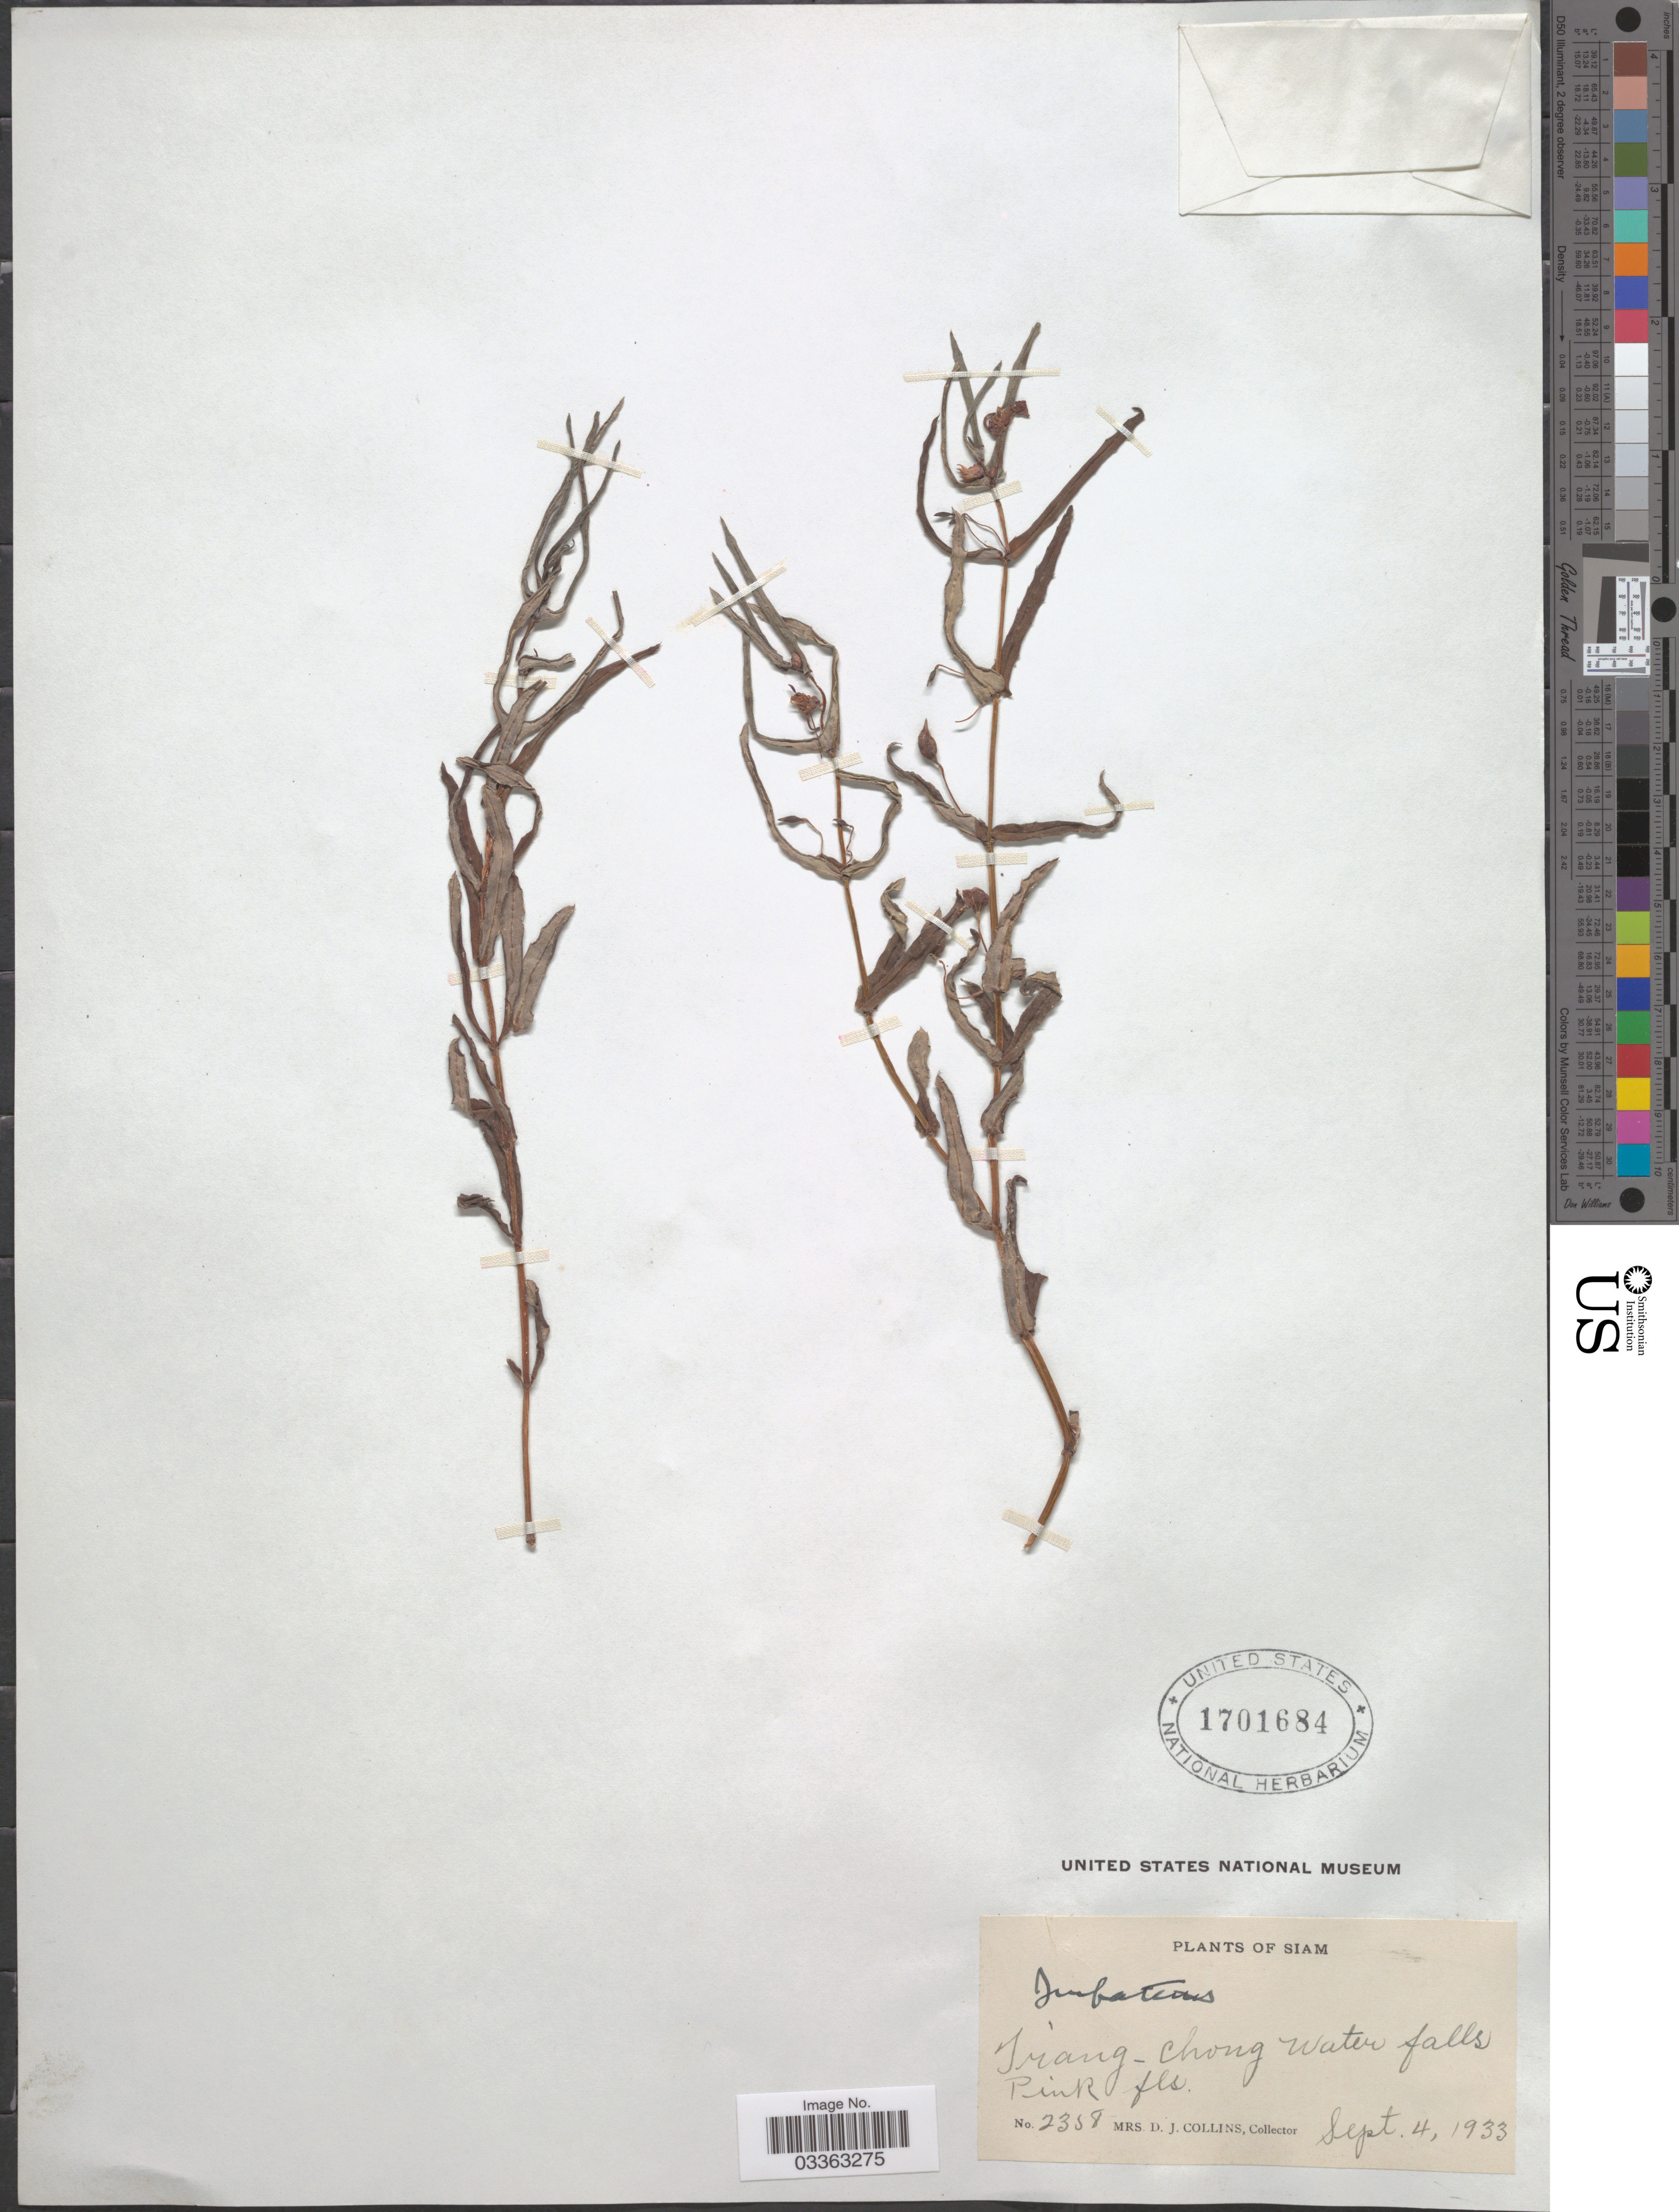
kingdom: Plantae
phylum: Tracheophyta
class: Magnoliopsida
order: Ericales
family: Balsaminaceae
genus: Impatiens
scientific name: Impatiens sp.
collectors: Mrs. D. J. Collins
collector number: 2358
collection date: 1933-09-04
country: Thailand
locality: Siam. Trang [interpreted]-chong water falls.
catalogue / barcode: US 1701684